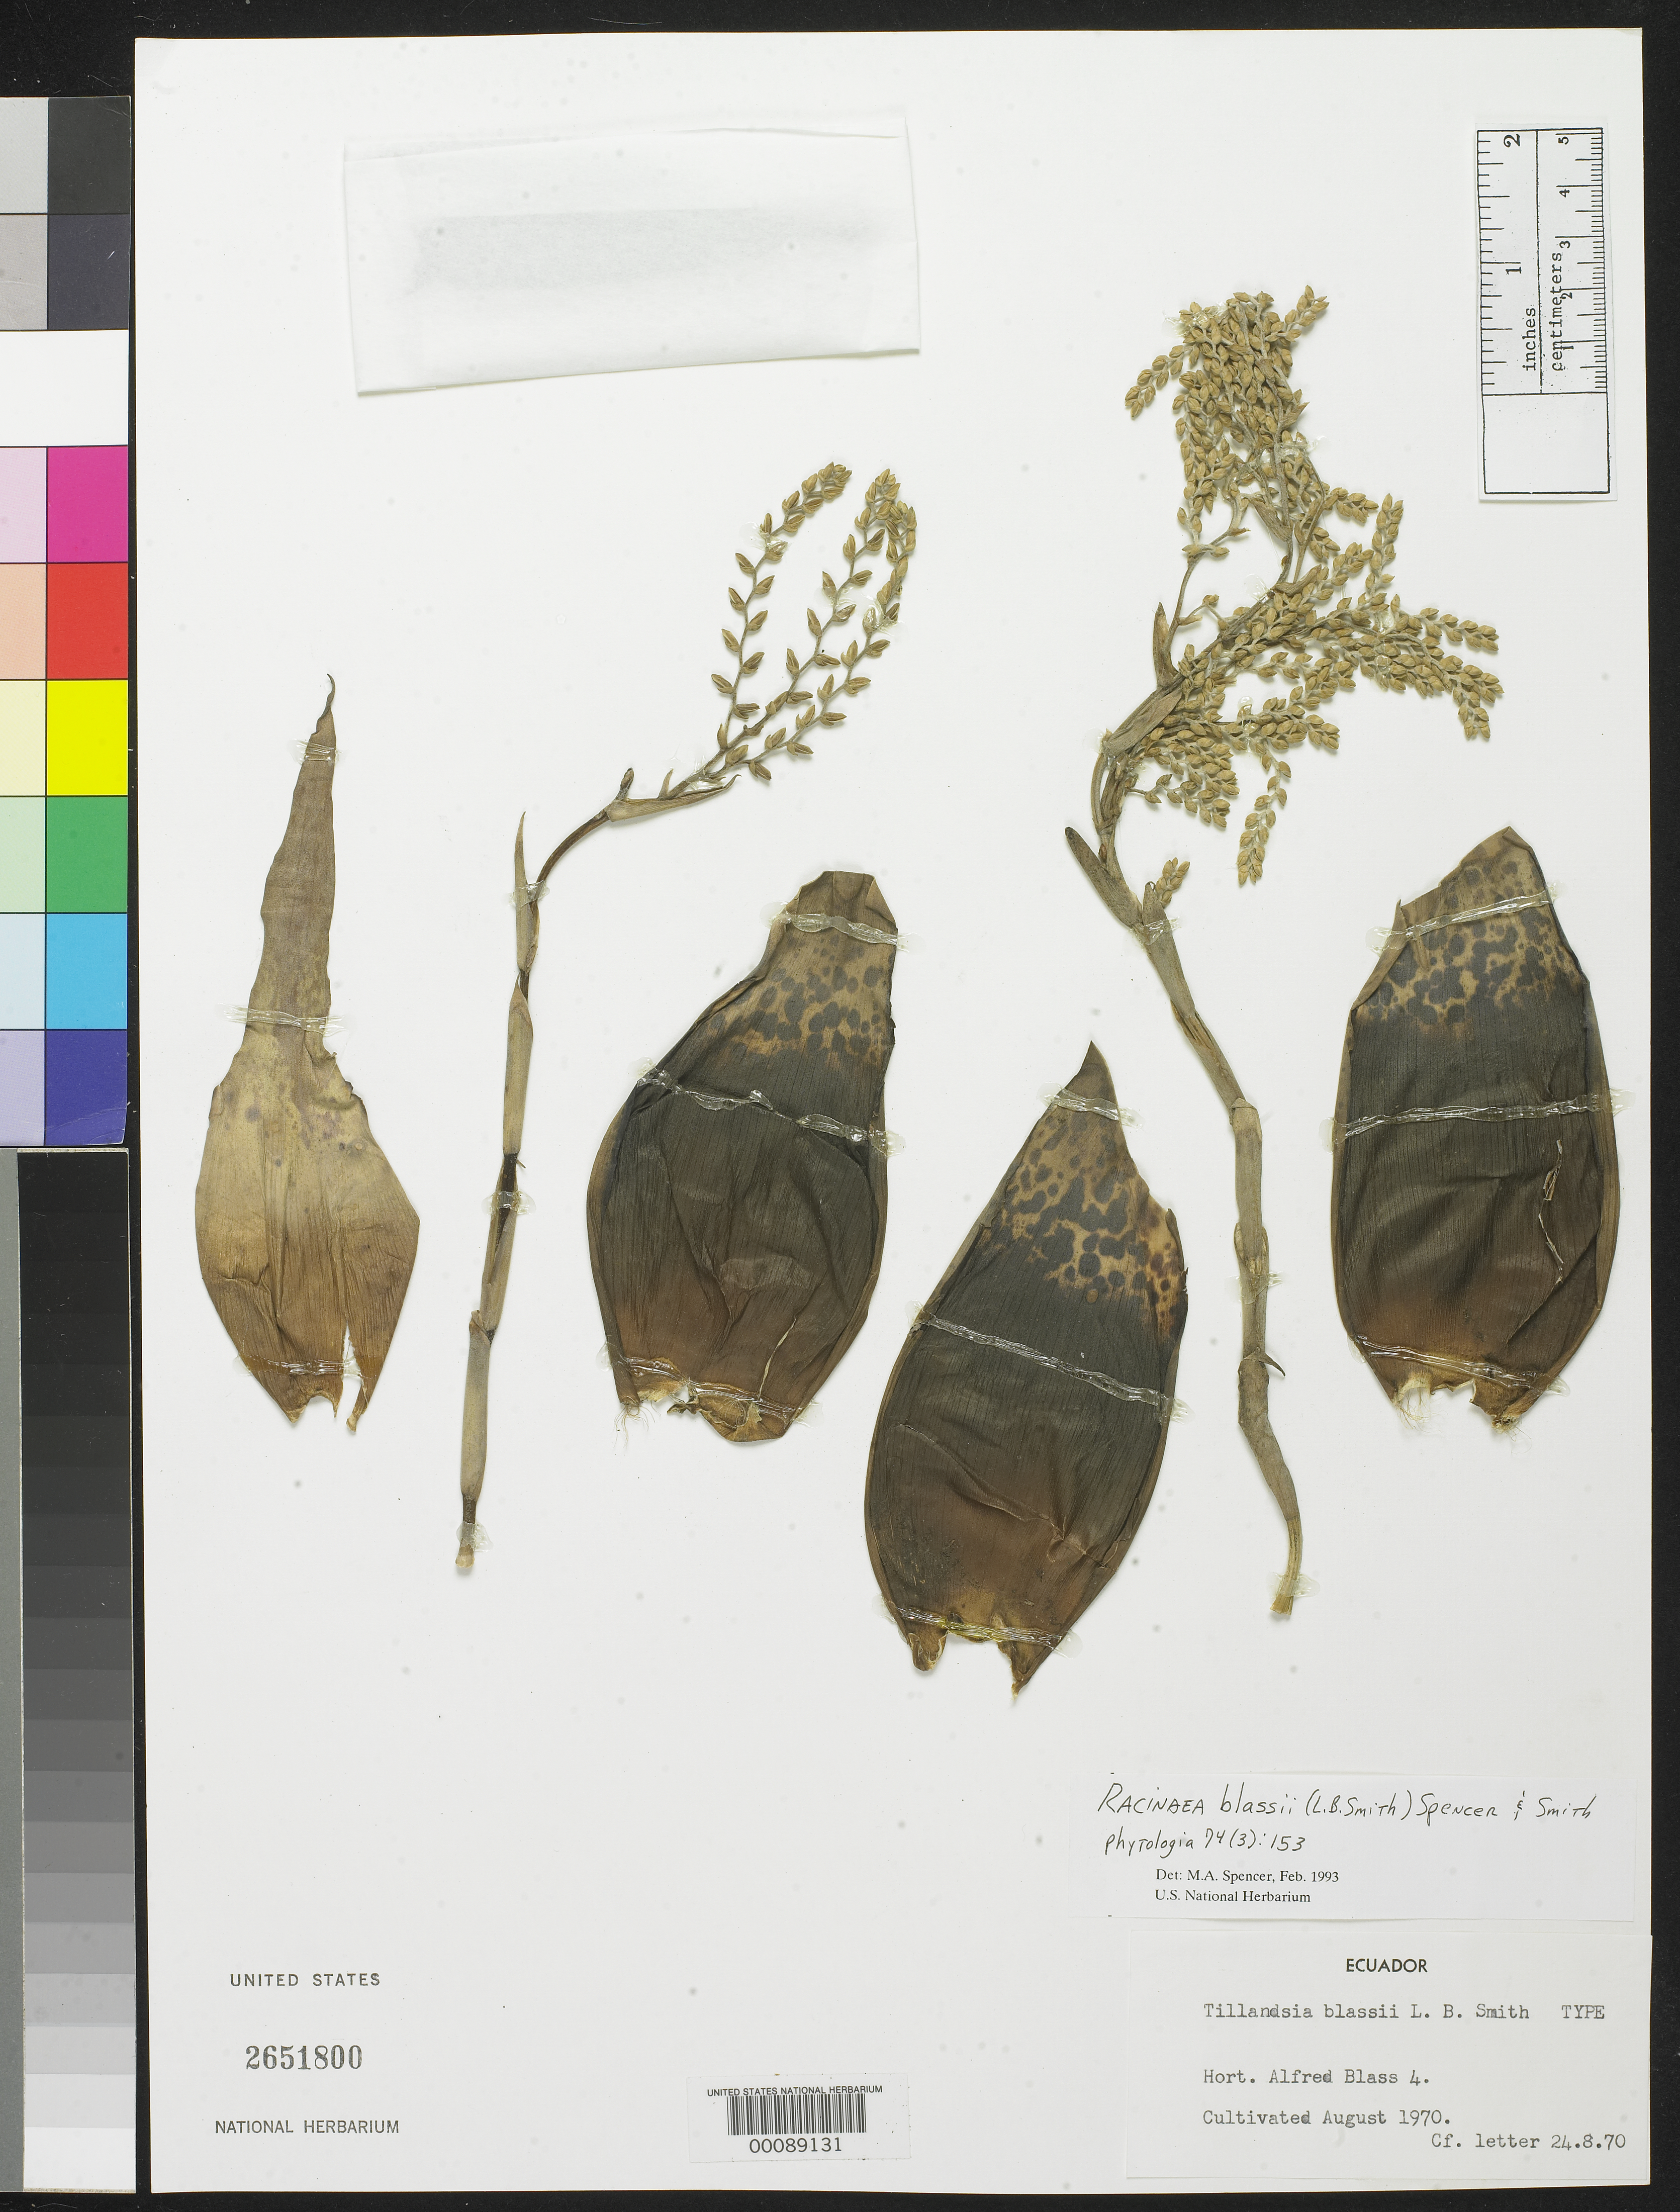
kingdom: Plantae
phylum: Tracheophyta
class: Liliopsida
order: Poales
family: Bromeliaceae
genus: Tillandsia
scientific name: Tillandsia blassii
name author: L.B. Sm.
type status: Holotype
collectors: A. Blass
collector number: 4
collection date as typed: Aug 1970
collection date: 1970-08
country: Ecuador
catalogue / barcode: US 2651800